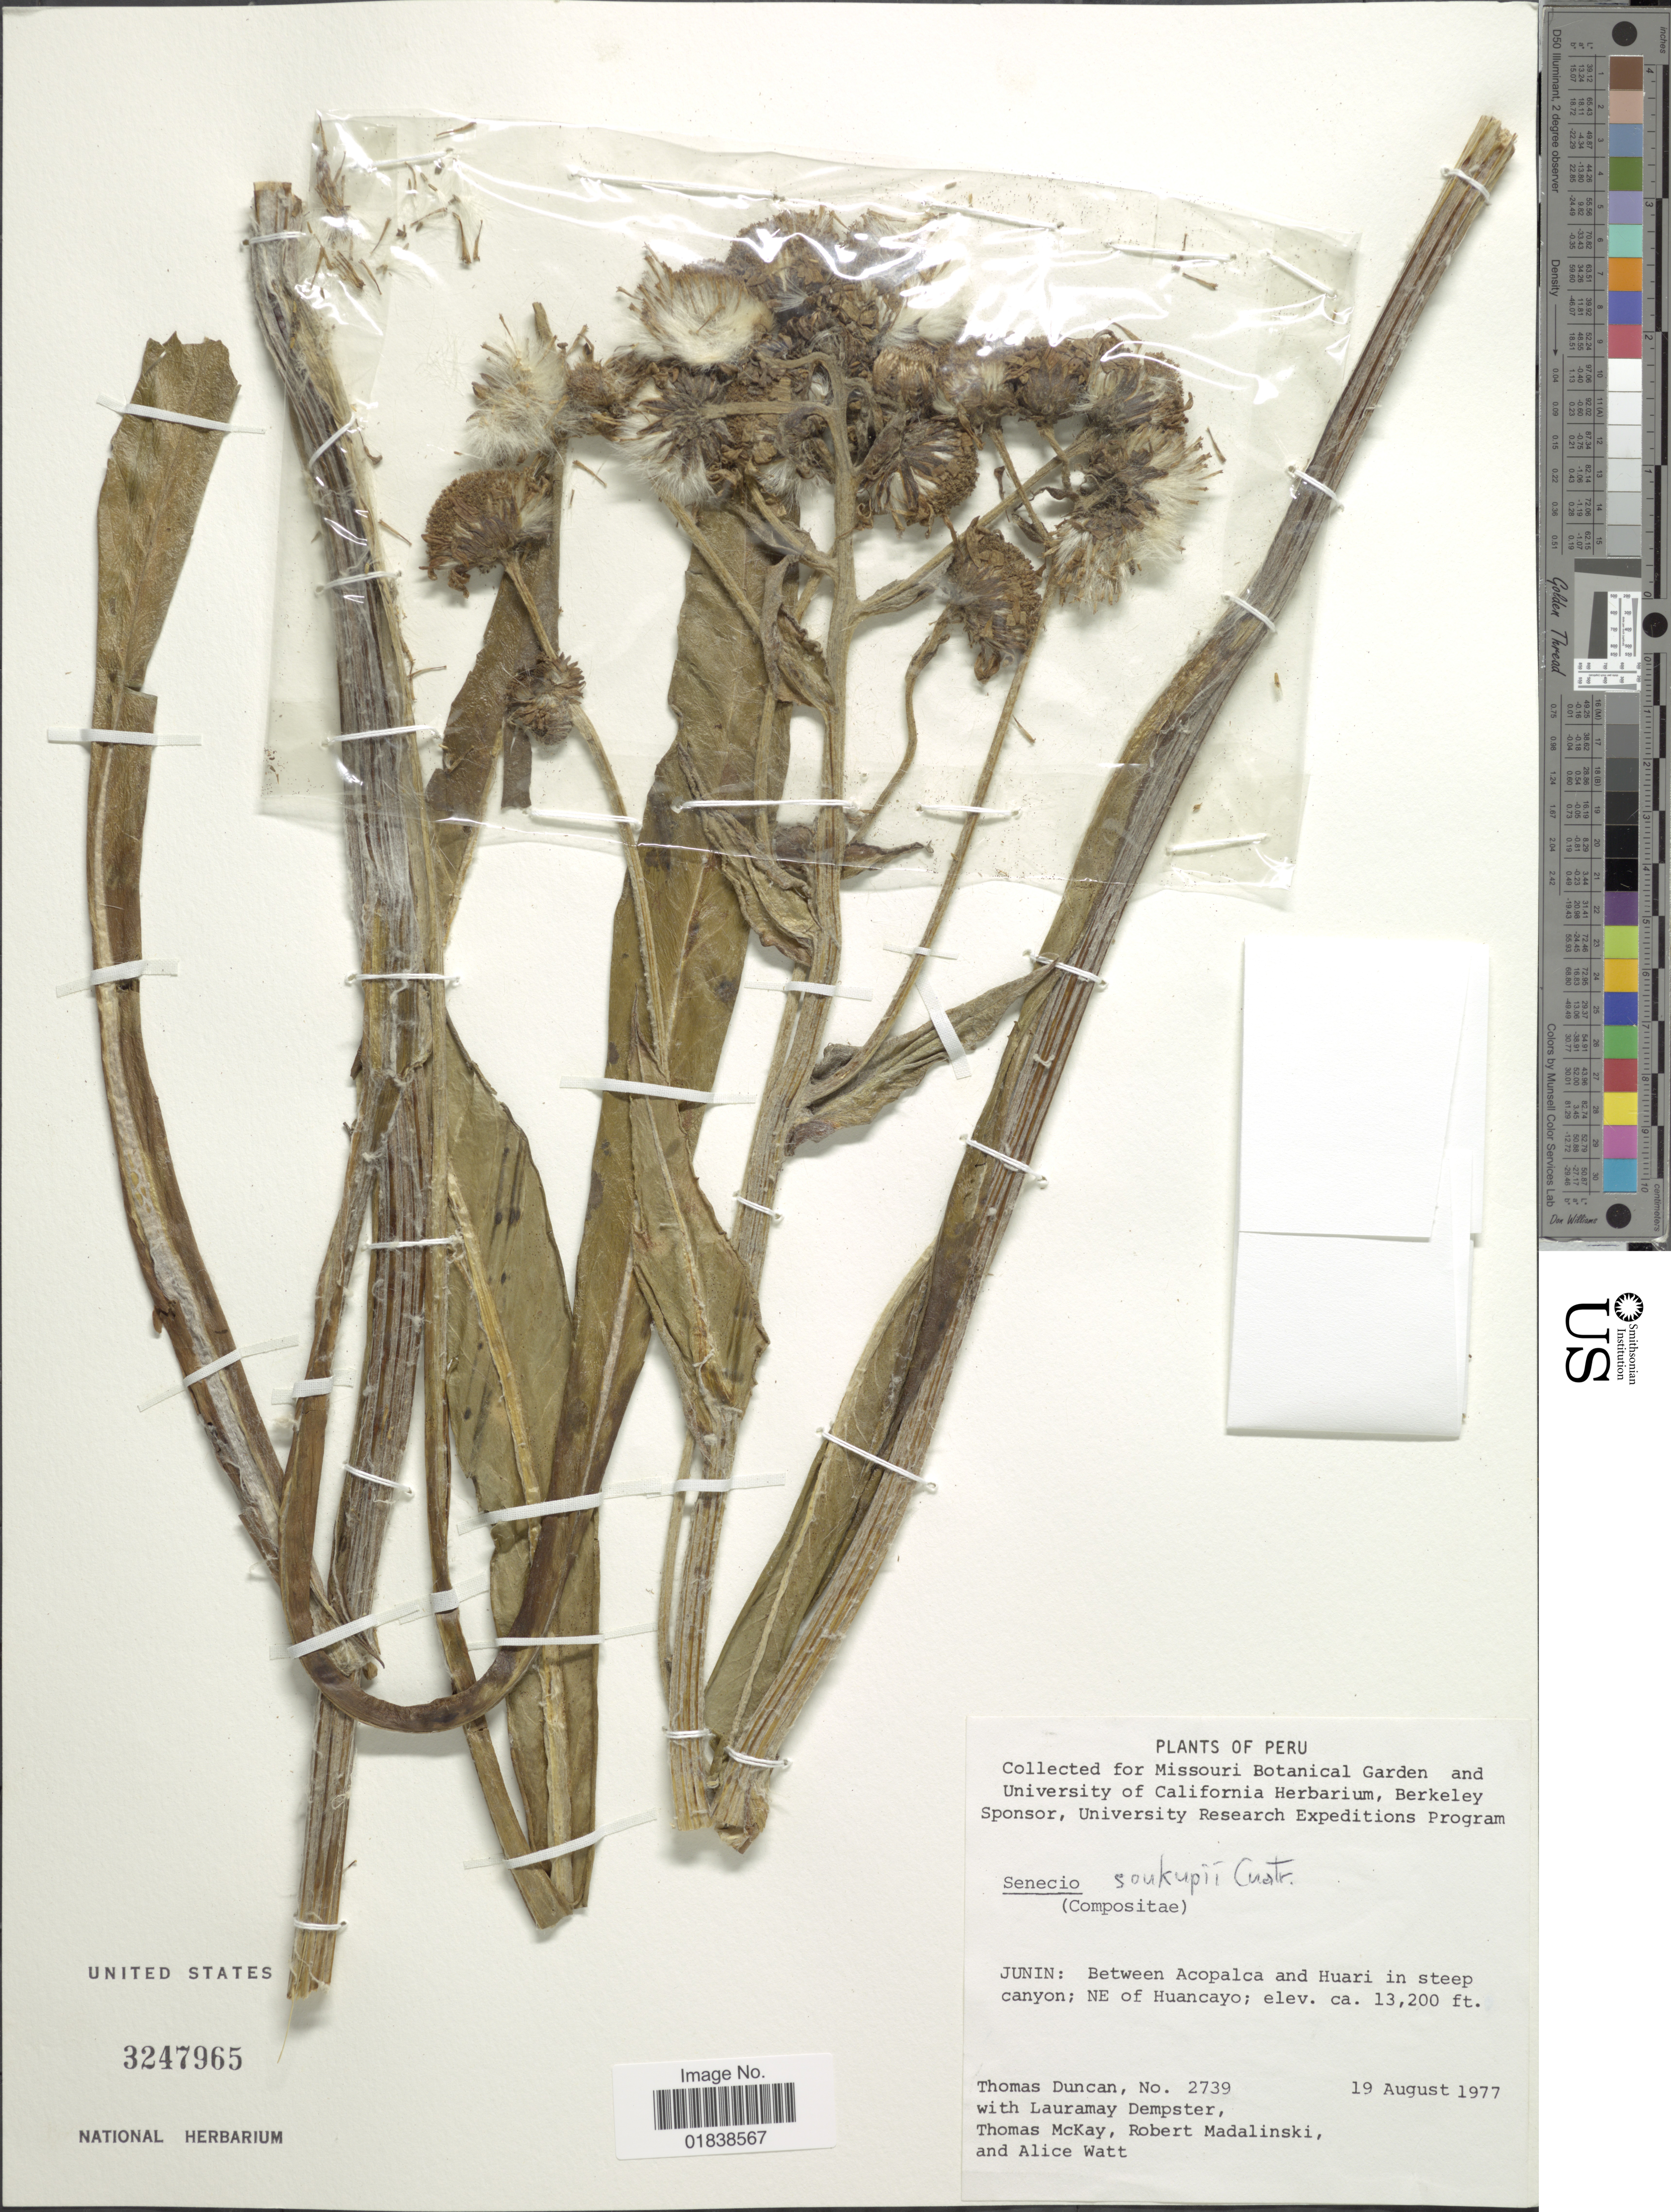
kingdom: Plantae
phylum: Tracheophyta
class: Magnoliopsida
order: Asterales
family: Asteraceae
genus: Senecio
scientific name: Senecio soukupii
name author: Cuatrec.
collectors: T. Duncan, L. T. Dempster, T. Mckay, R. Madalinski & A. Watt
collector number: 2739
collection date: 1977-08-19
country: Peru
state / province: Junín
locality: Between Acopalca and Huari, NE of Huancayo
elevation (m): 4023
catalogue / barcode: US 3247965